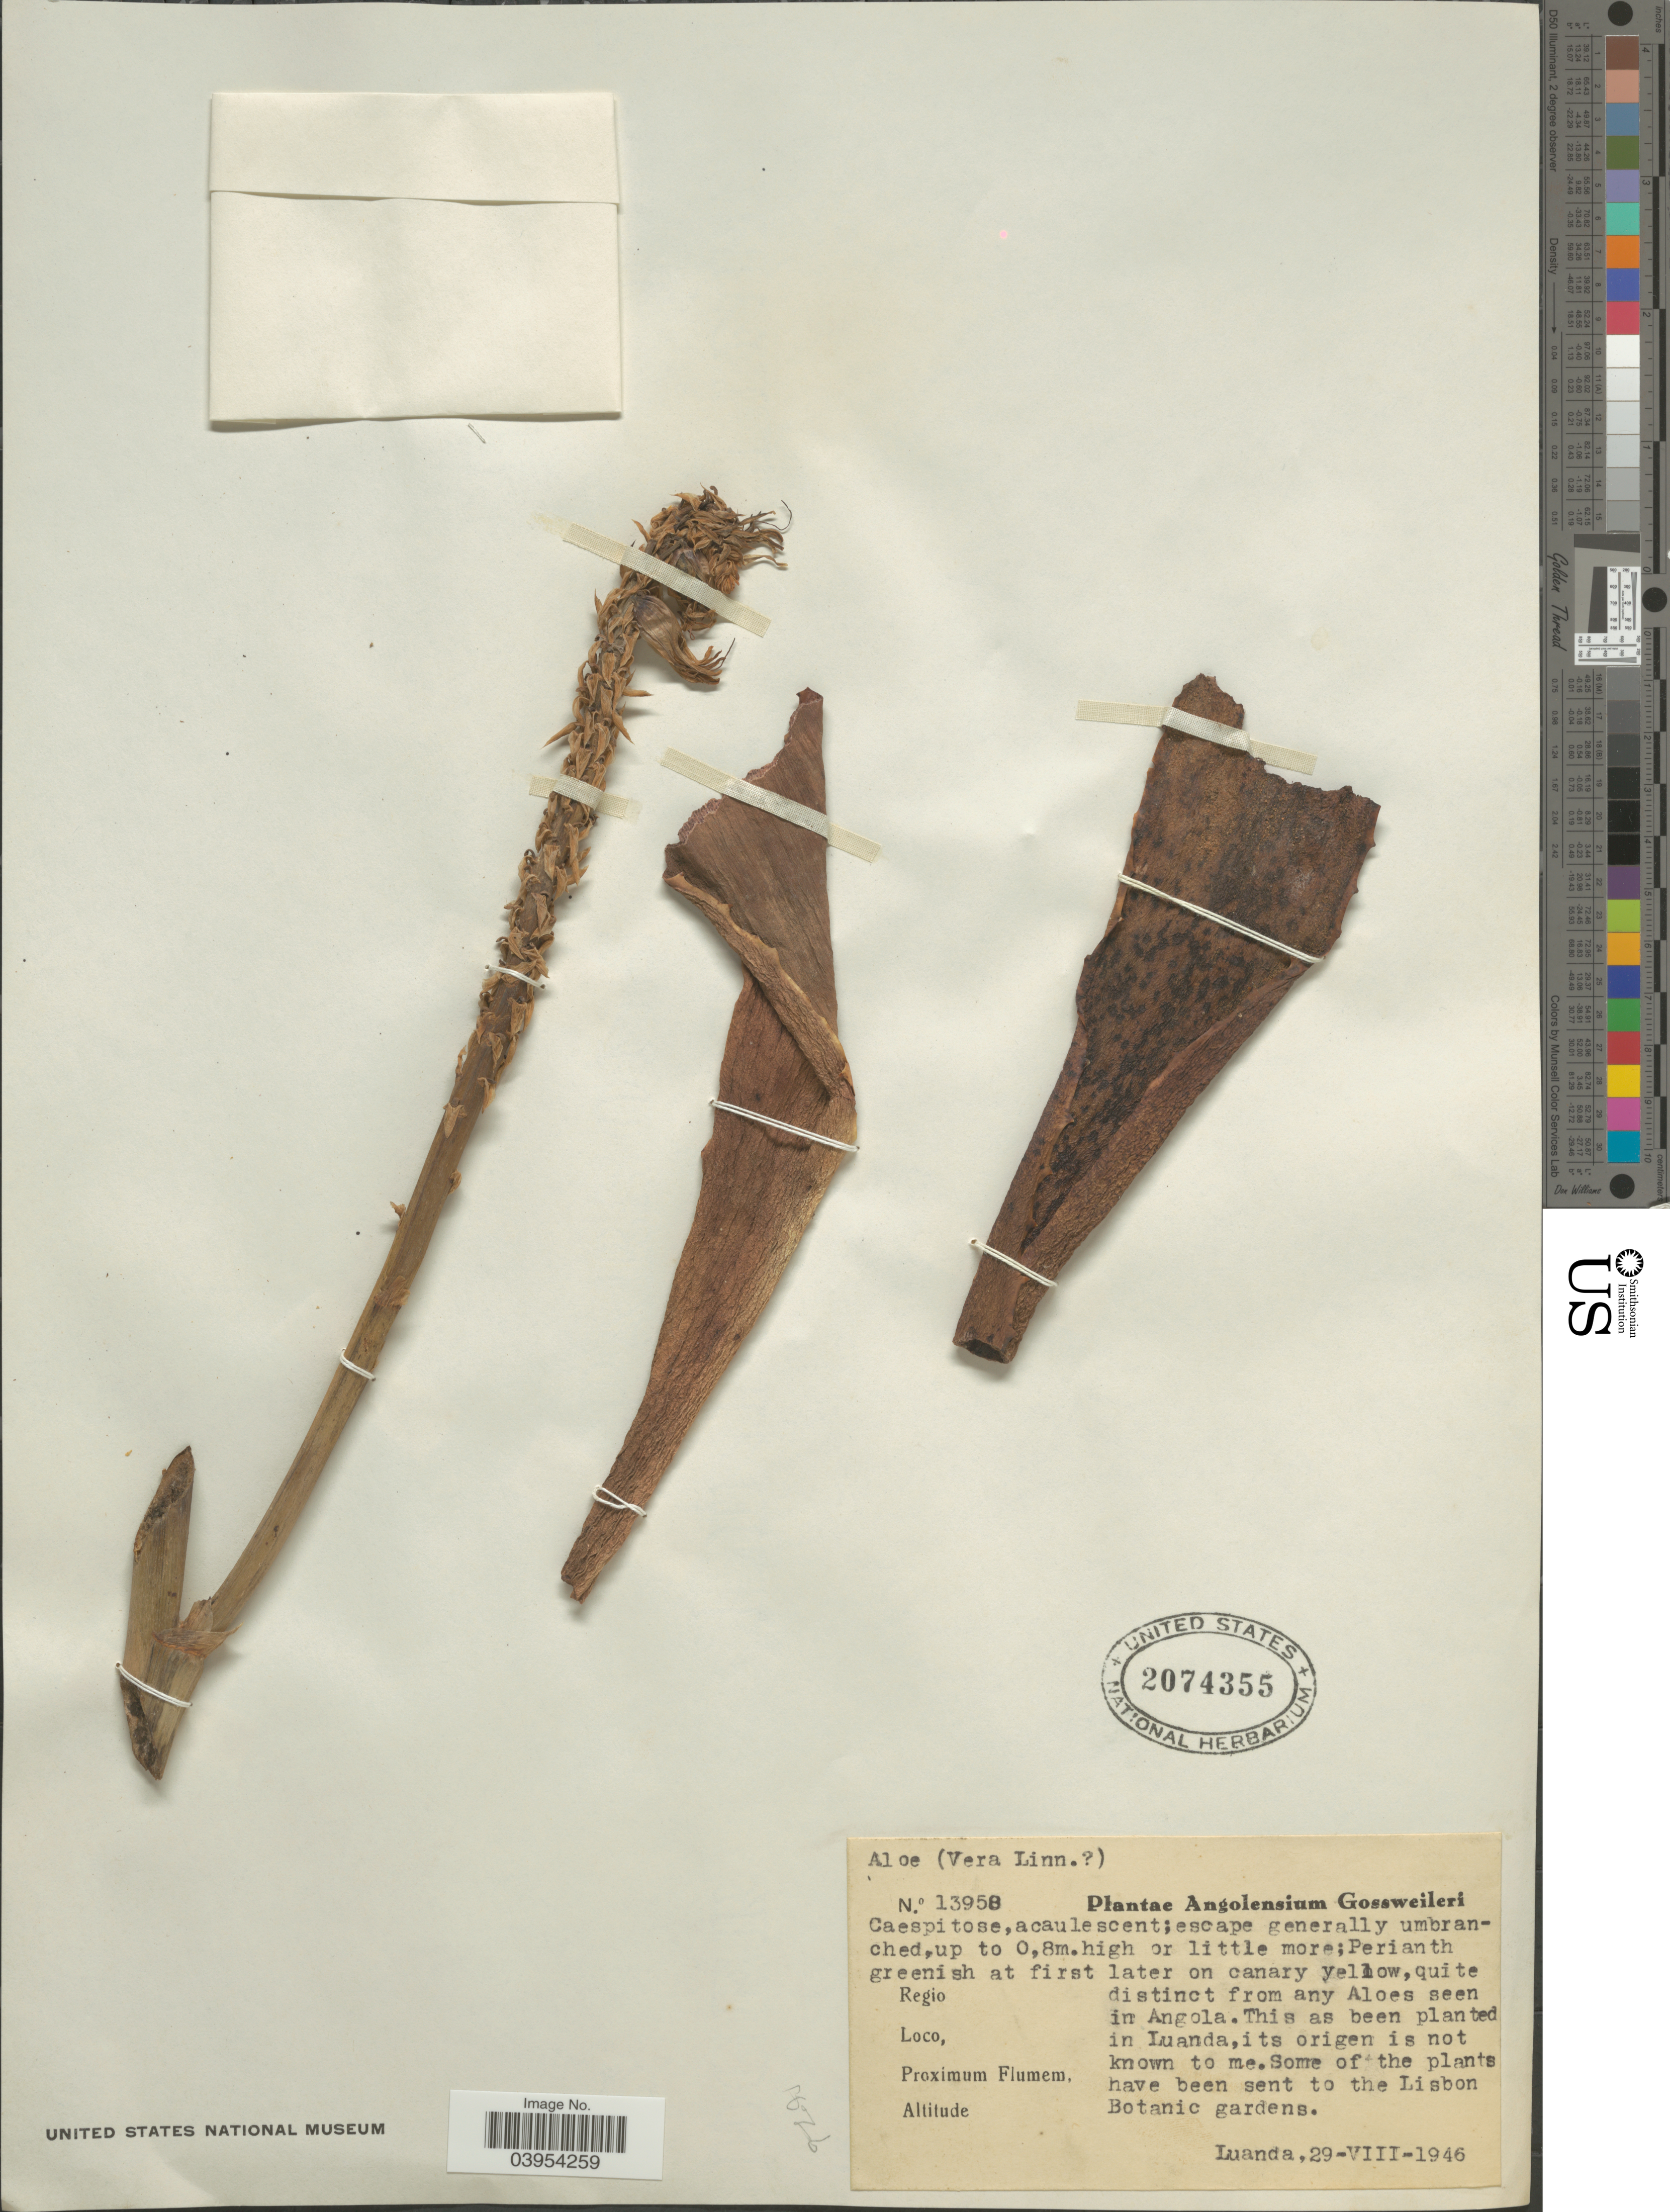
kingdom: Plantae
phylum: Tracheophyta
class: Liliopsida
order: Asparagales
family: Asphodelaceae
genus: Aloe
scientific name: Aloe sp.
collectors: -. Gossweiler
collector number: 13950*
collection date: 1946-08-29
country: Angola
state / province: Luanda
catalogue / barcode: US 2074355